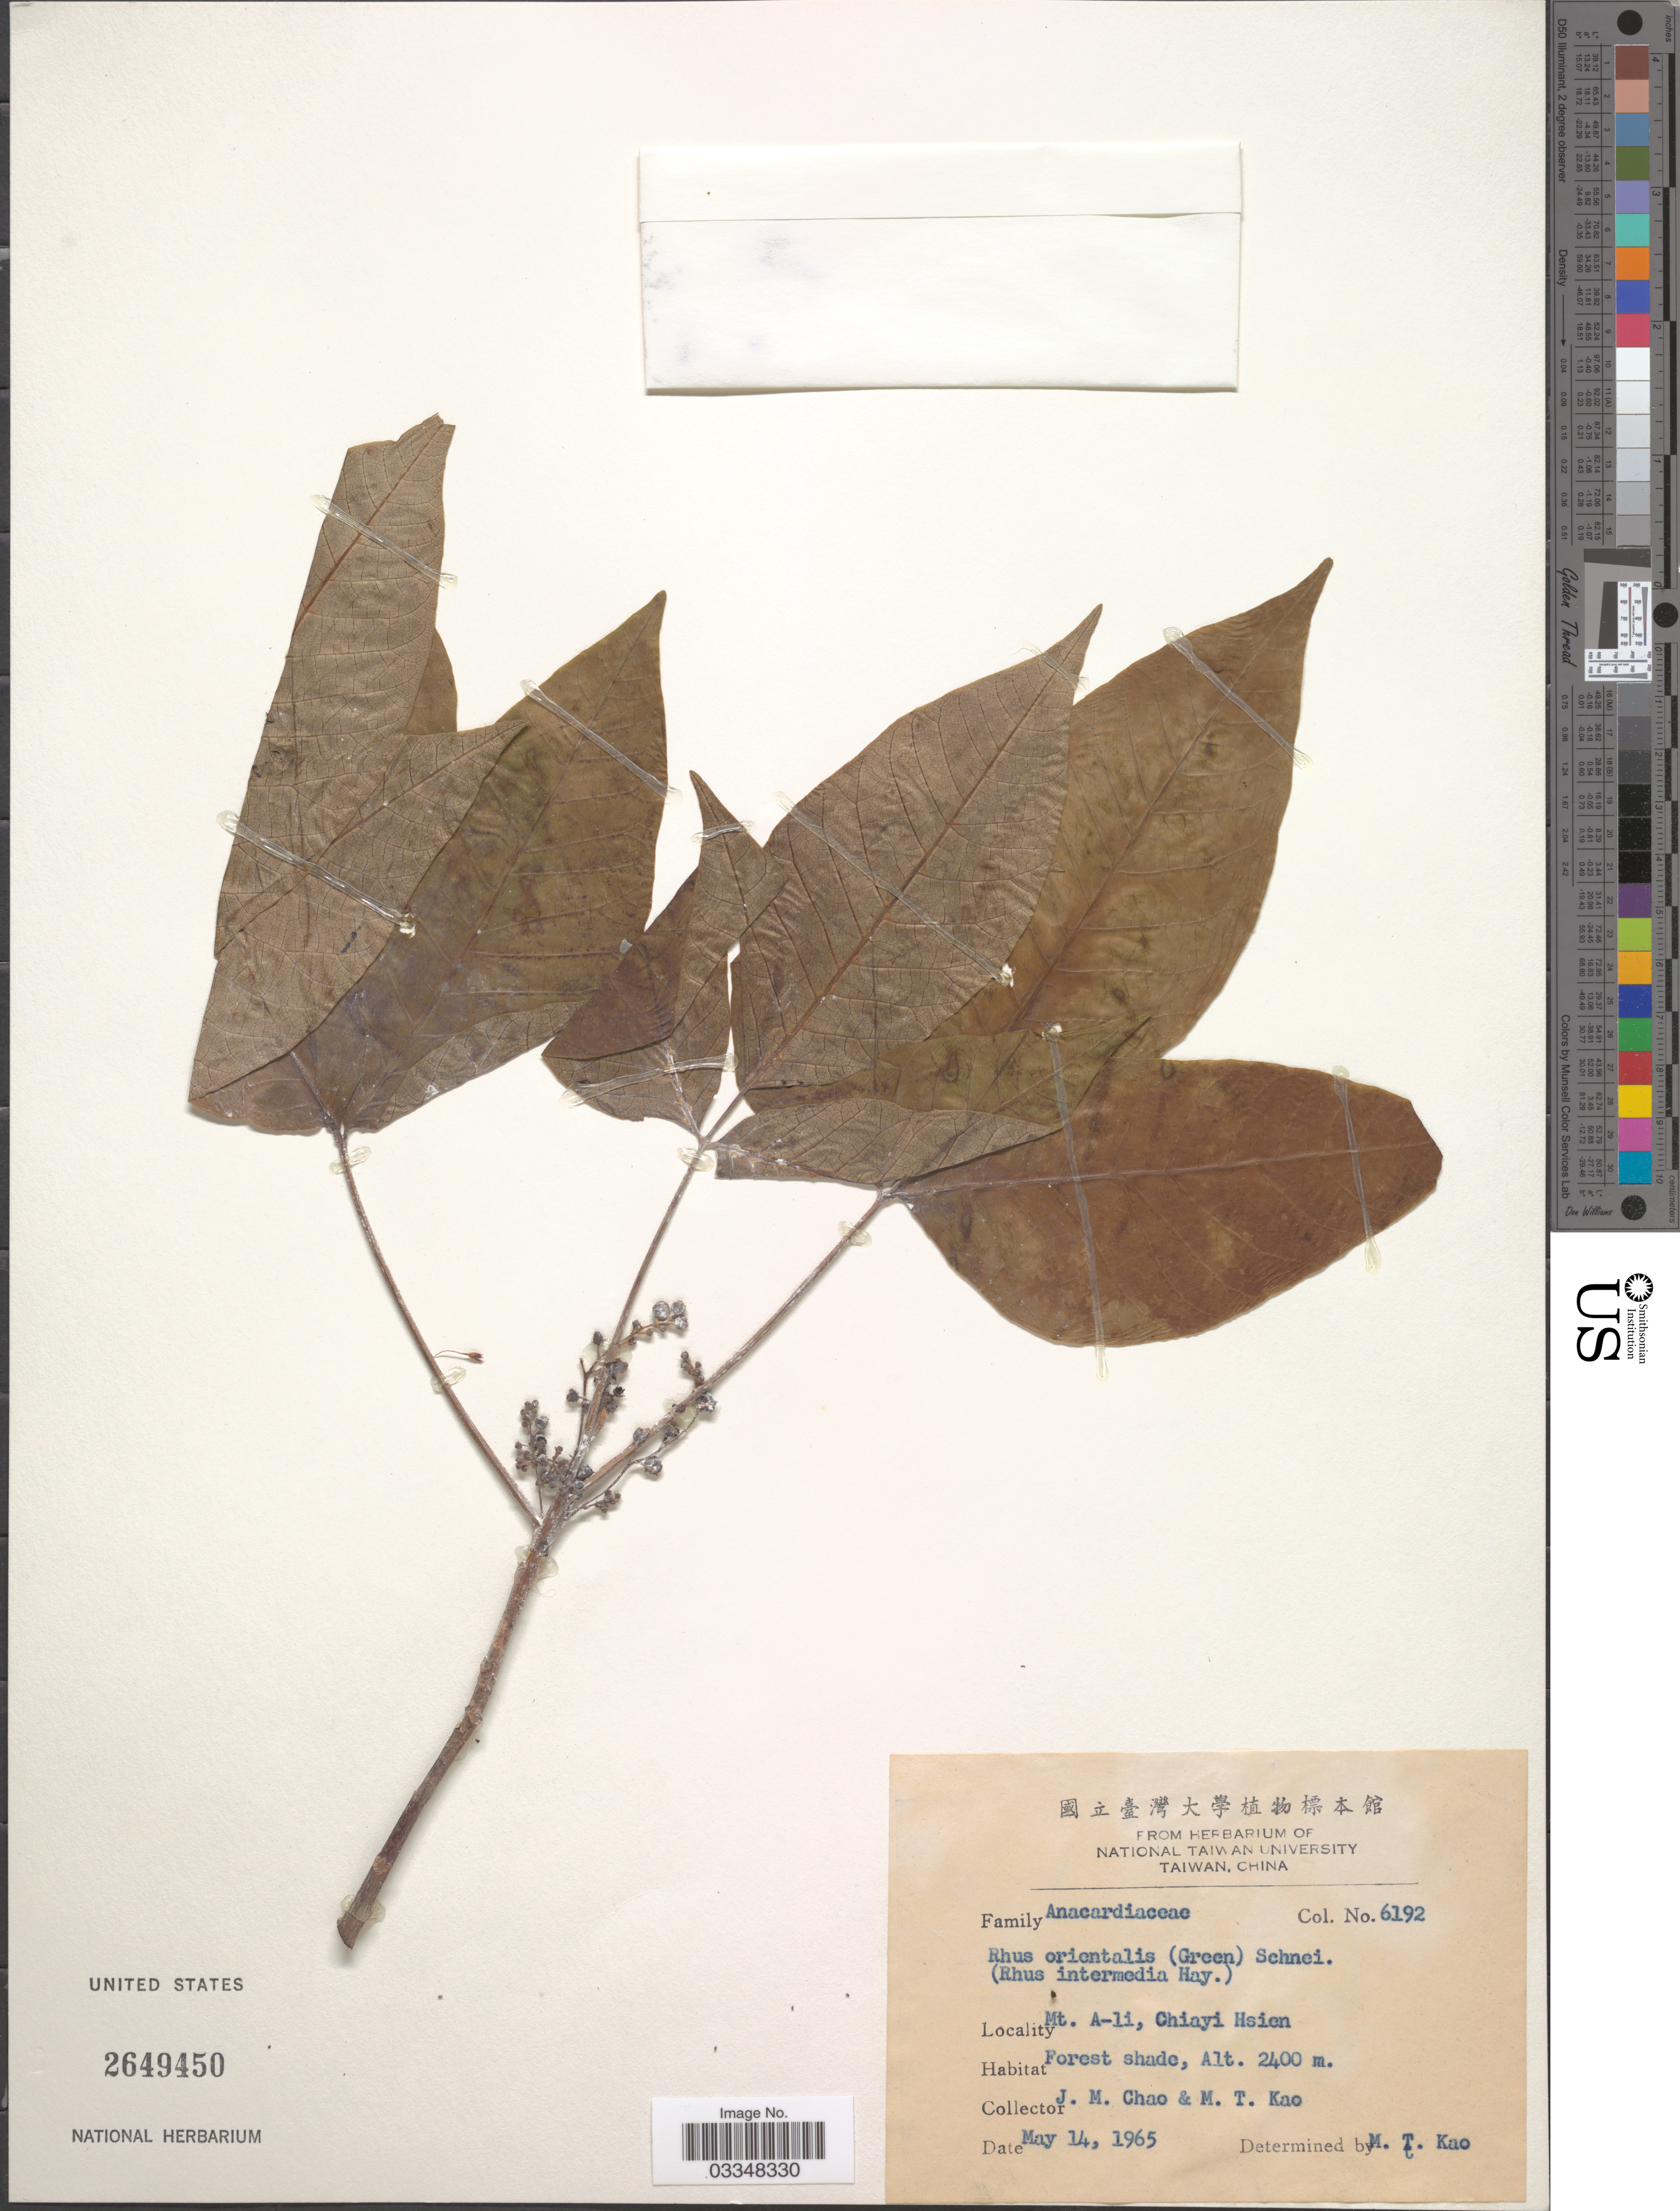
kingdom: Plantae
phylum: Tracheophyta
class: Magnoliopsida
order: Sapindales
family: Anacardiaceae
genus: Toxicodendron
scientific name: Toxicodendron orientale subsp. hispidum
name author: (Engl.) Yonek.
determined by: Mitchell, John D.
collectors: J. Chao & M. T. Kao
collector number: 6192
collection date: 1965-05-14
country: Taiwan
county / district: Chiayi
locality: Mt. A-li, Chiayi Hsien.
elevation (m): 2400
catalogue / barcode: US 2649450